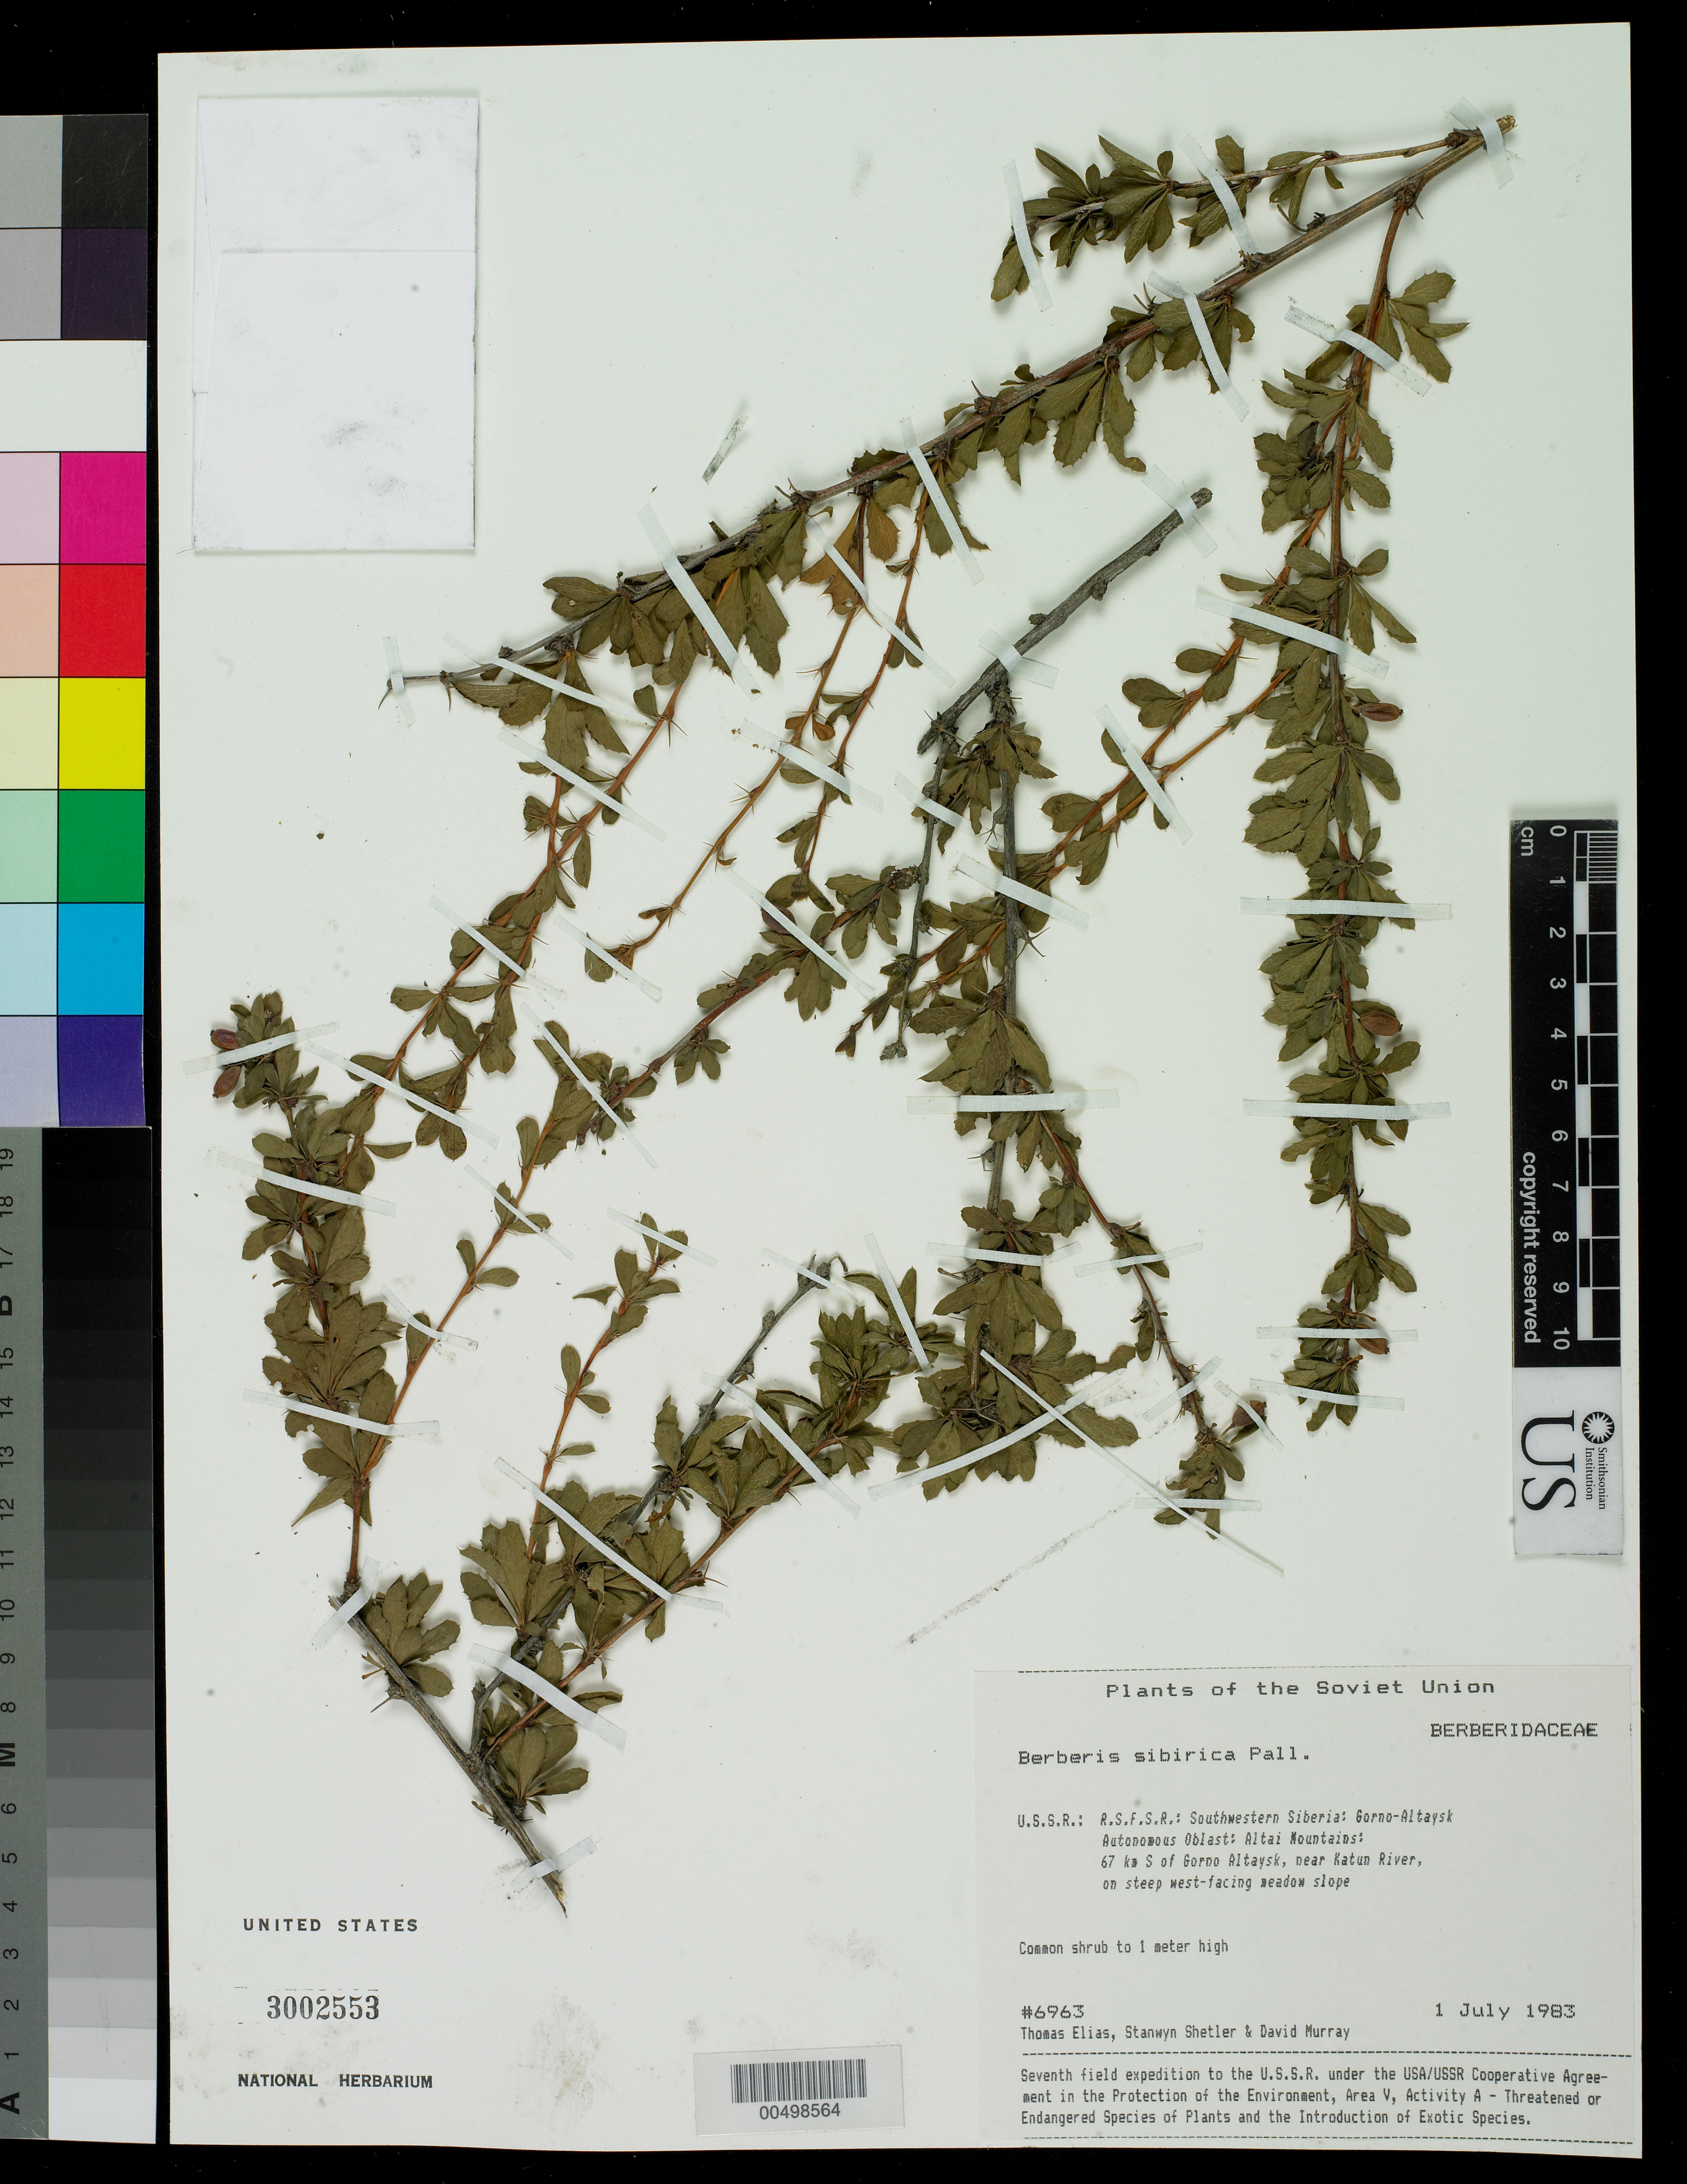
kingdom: Plantae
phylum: Tracheophyta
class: Magnoliopsida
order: Ranunculales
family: Berberidaceae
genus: Berberis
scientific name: Berberis sibirica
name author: Pall.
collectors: T. Elias, S. Shetler & D. F. Murray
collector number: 6963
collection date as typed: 01 Jul 1983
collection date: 1983-07-01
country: Russian Federation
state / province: Altai Republic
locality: Altai Mountains, 67 km S of Gorno-Altaysk, near Katun River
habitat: on steep west-facing meadow slope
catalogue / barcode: US 3002553